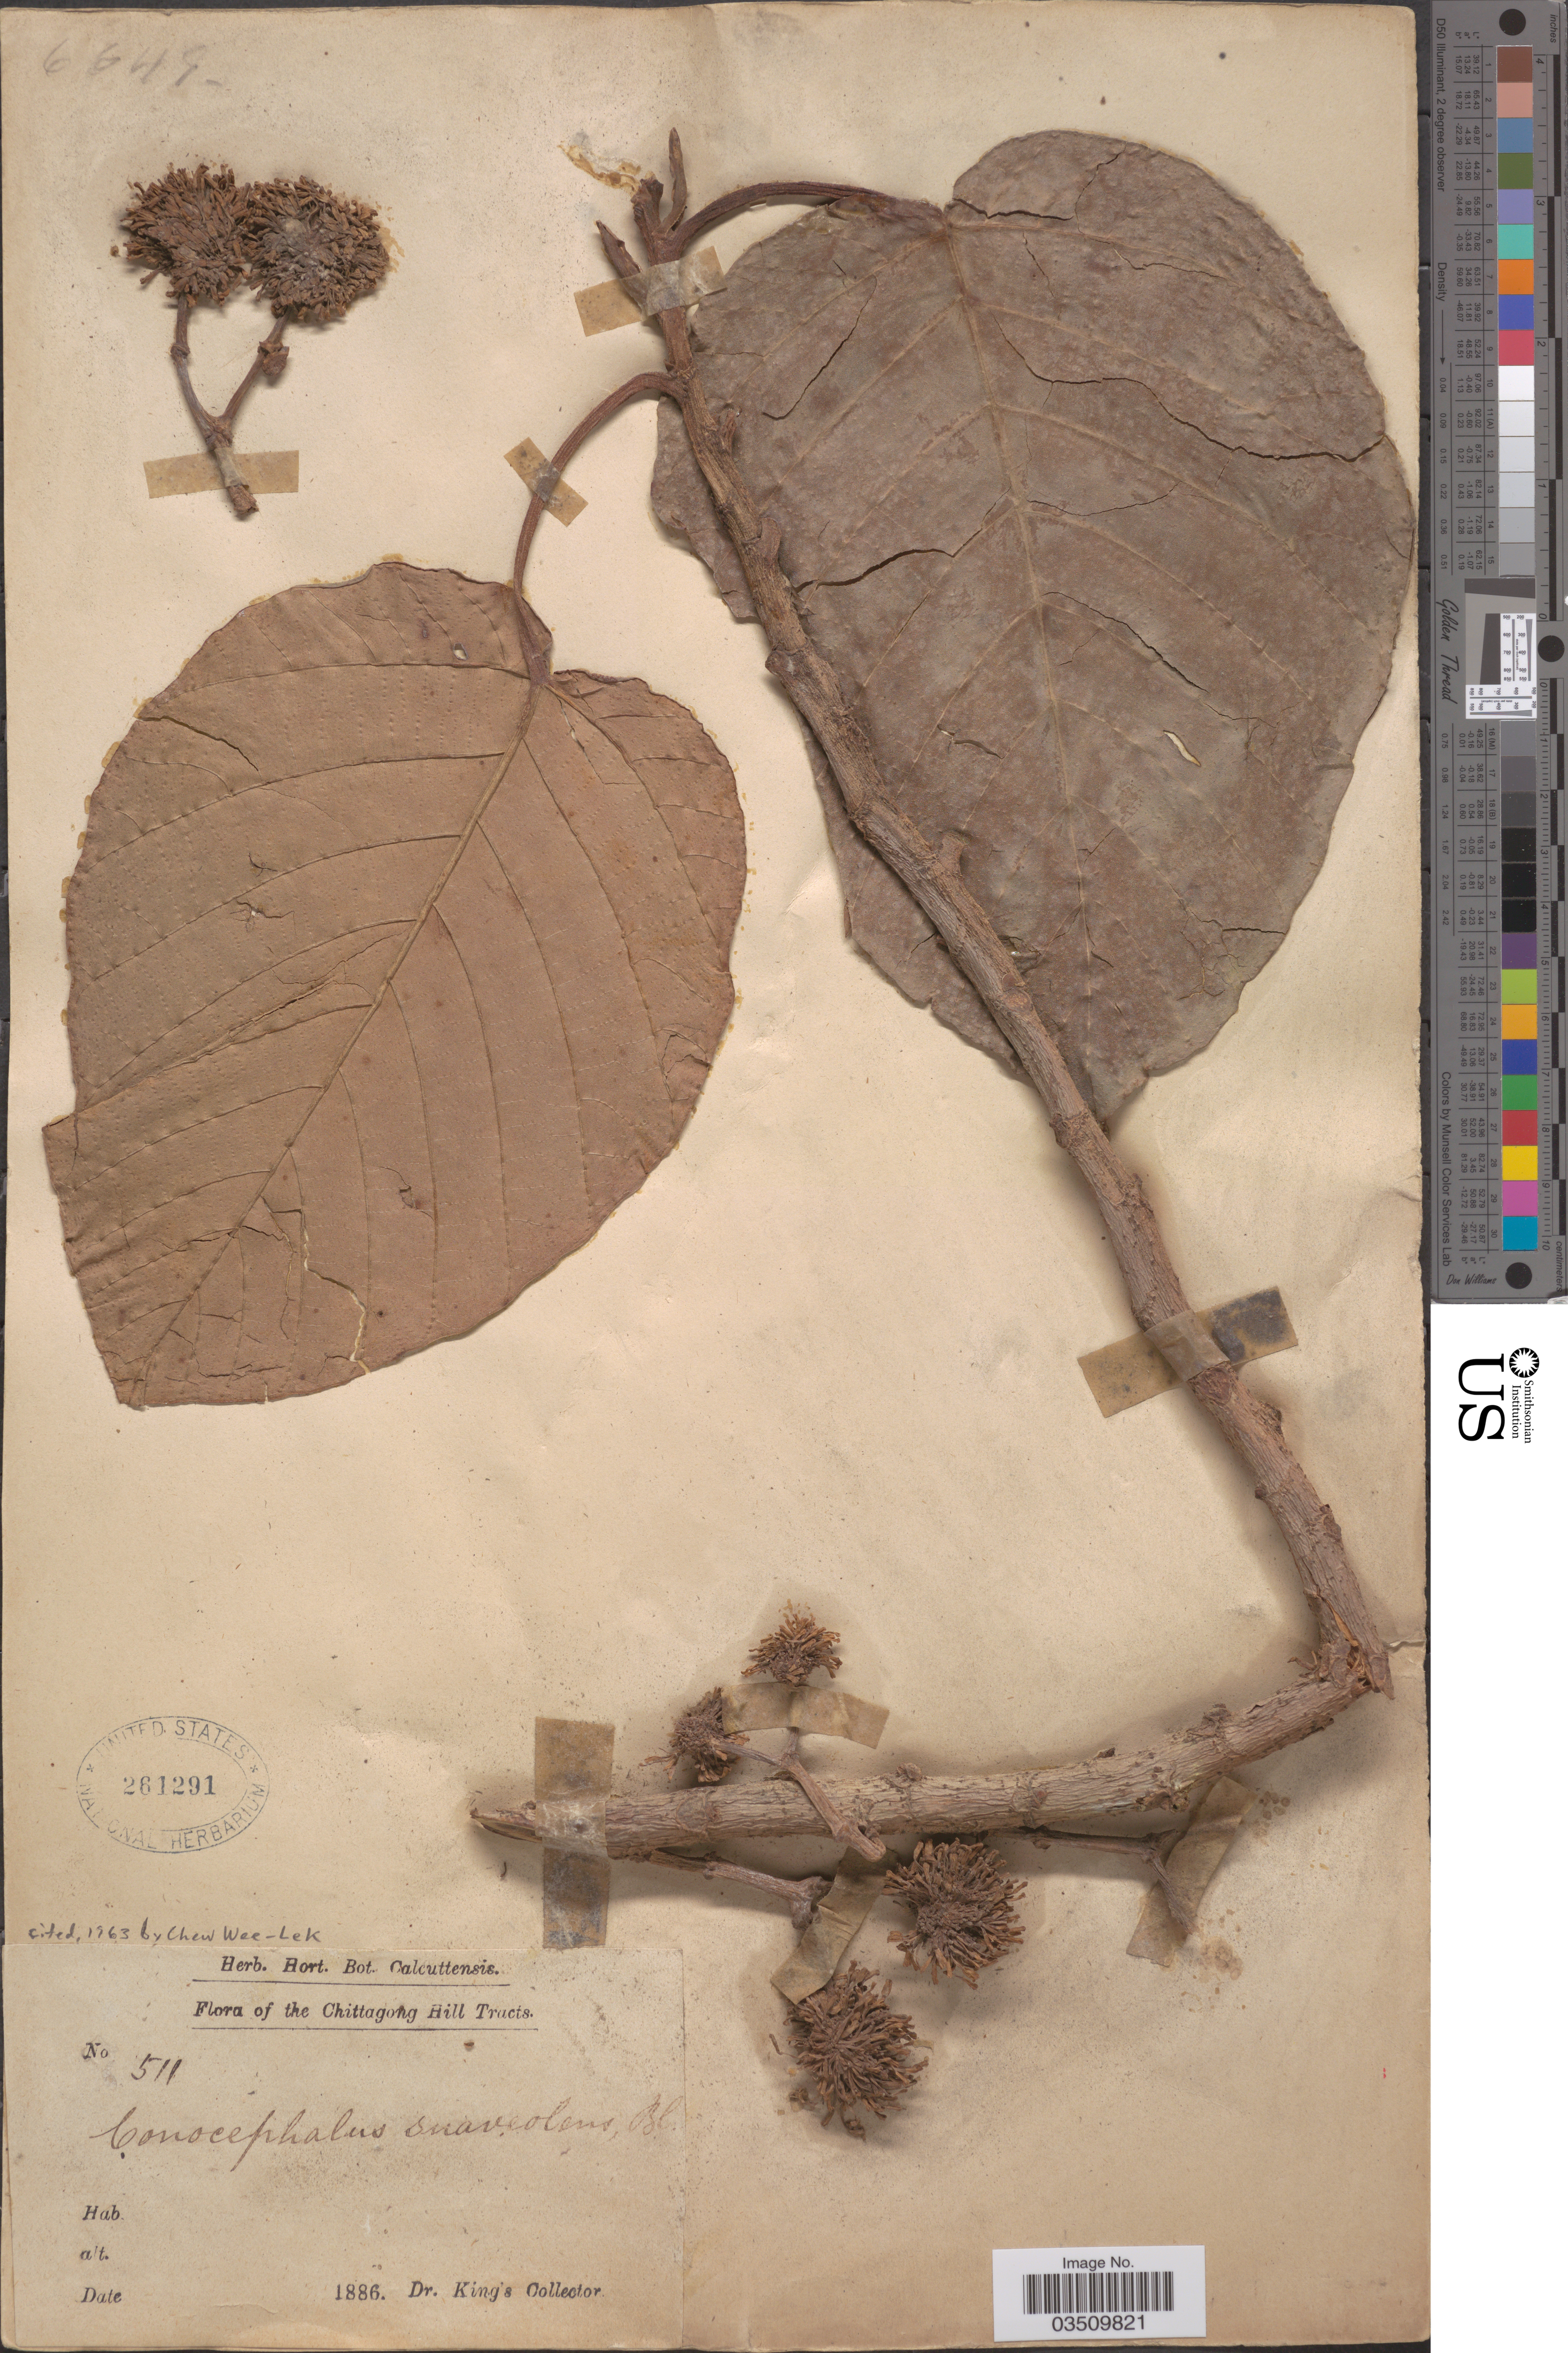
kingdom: Plantae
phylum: Tracheophyta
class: Magnoliopsida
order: Rosales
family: Urticaceae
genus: Poikilospermum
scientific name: Poikilospermum suaveolens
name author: (Blume) Merr.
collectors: Dr. King's collector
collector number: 511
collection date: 1886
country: Bangladesh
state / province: Chittagong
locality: Chittagong Hill Tracts.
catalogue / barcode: US 261291